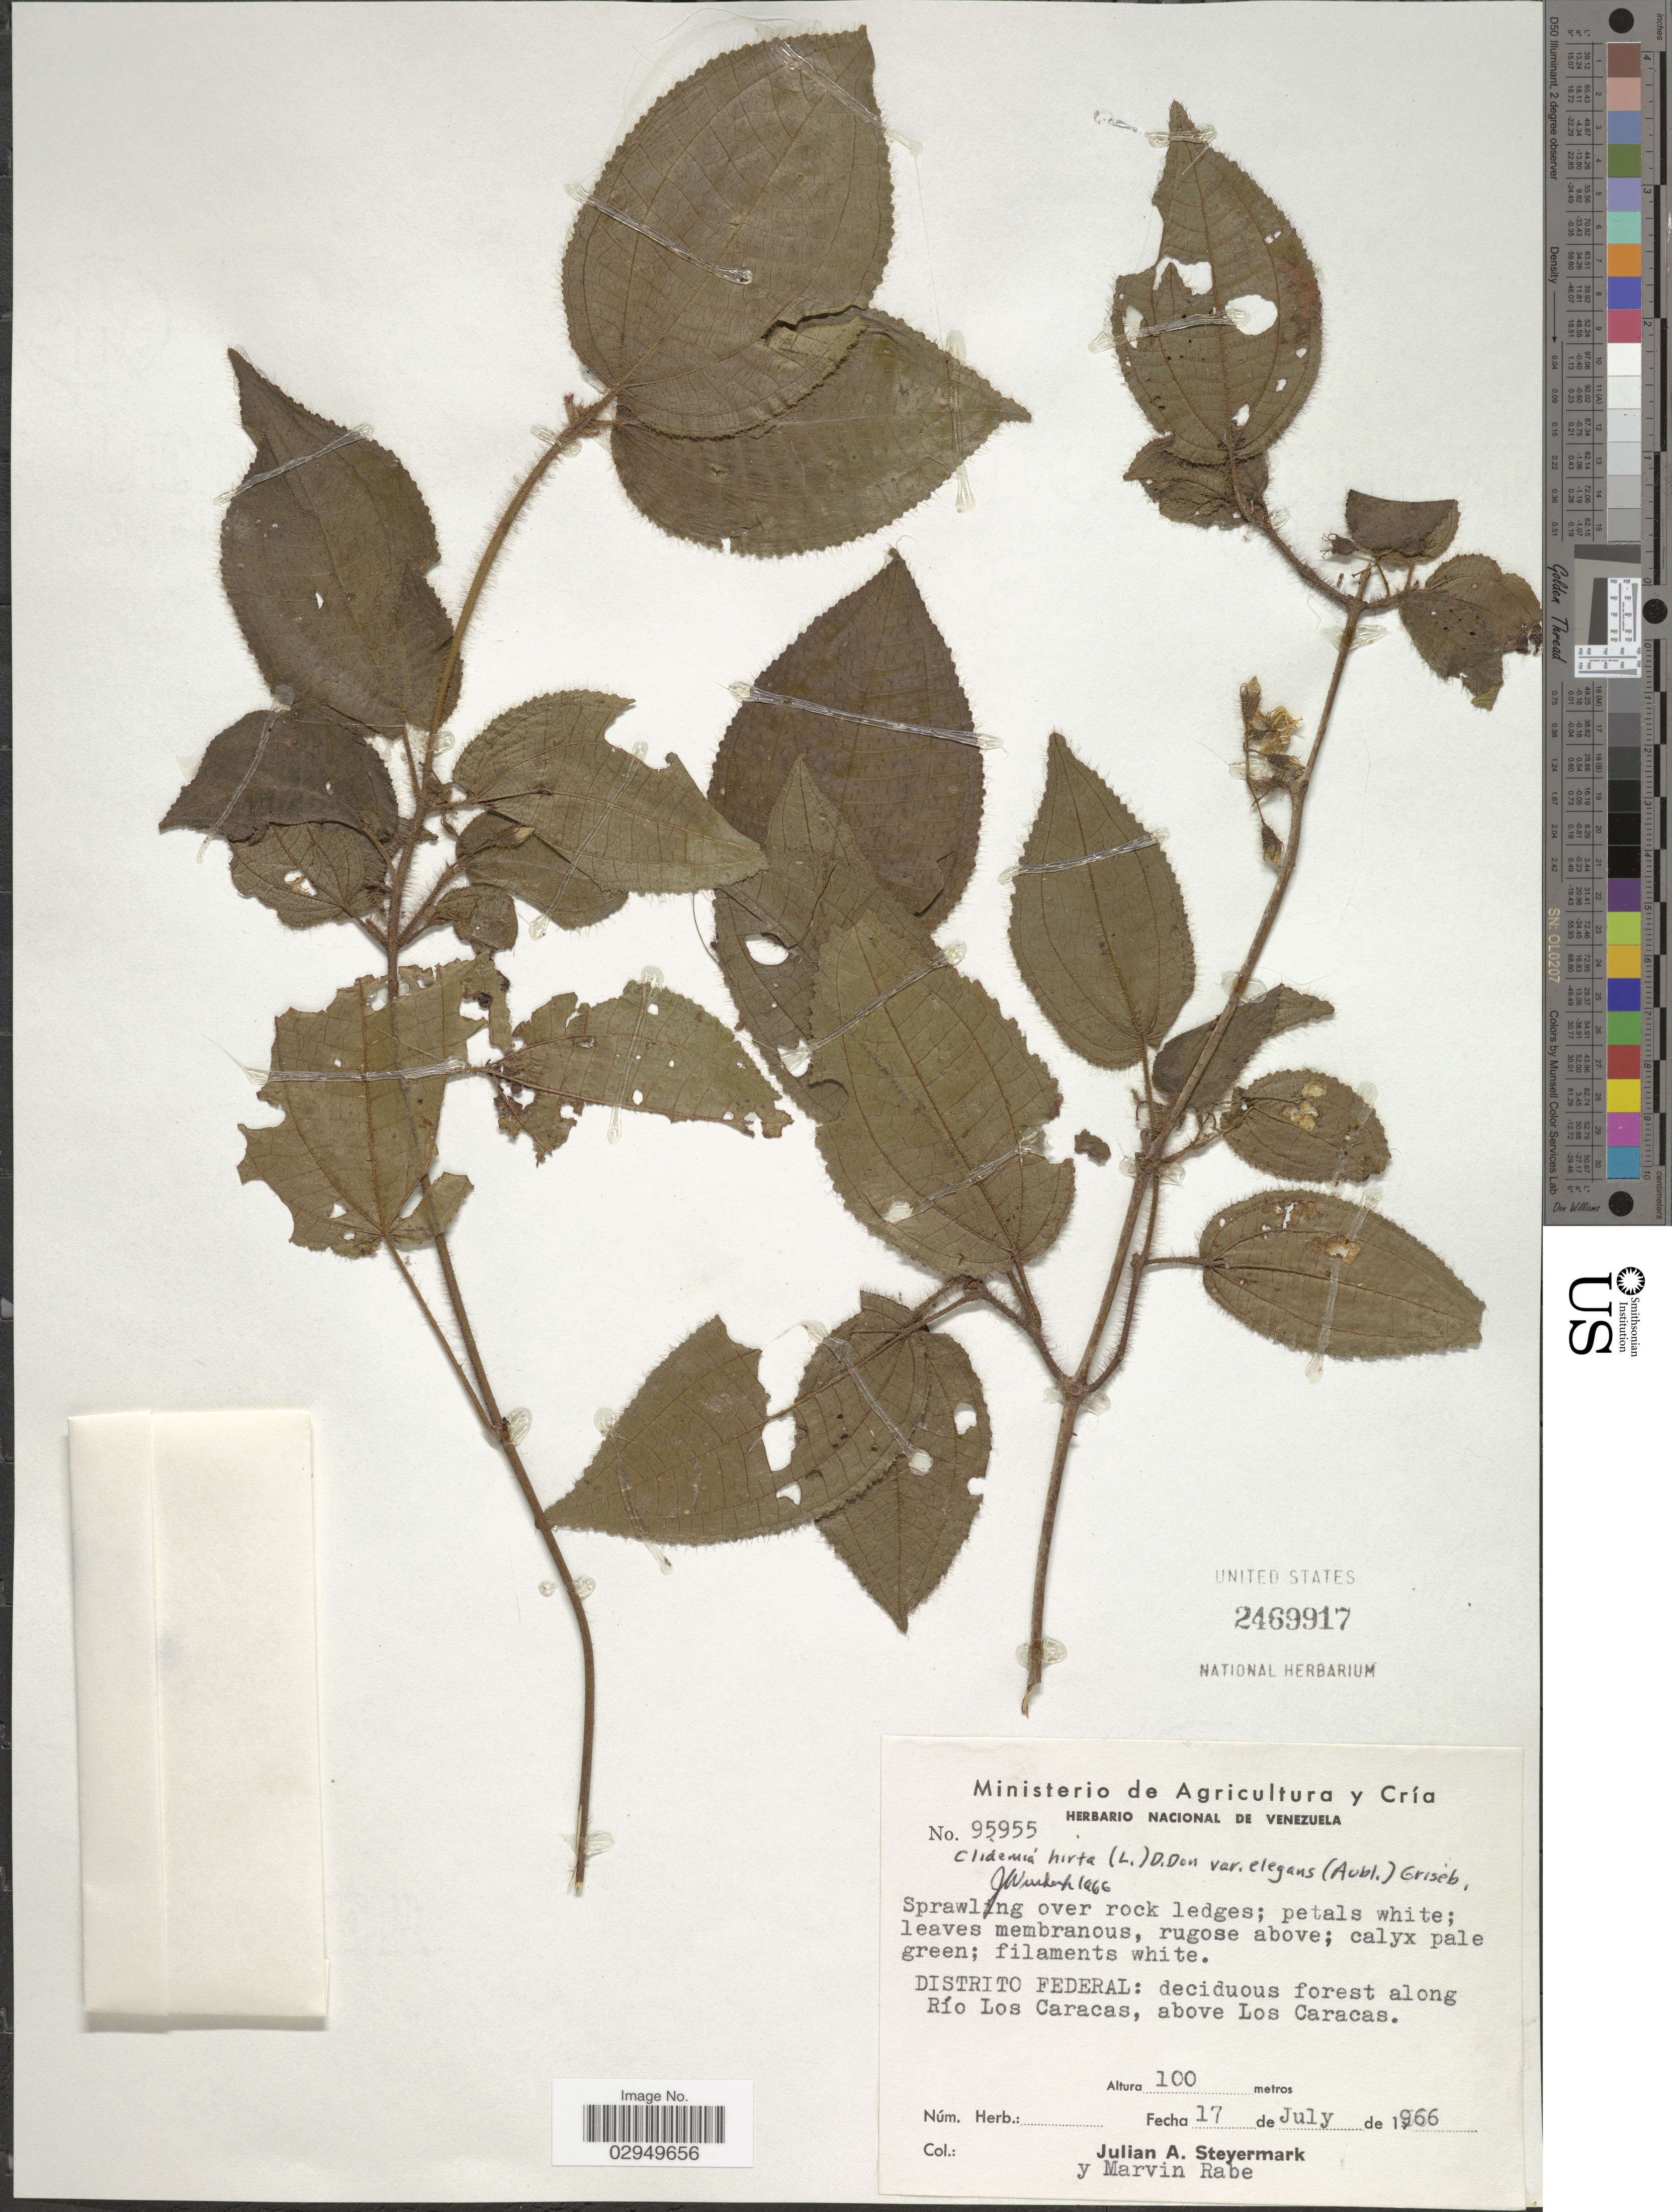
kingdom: Plantae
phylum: Tracheophyta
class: Magnoliopsida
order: Myrtales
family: Melastomataceae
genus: Clidemia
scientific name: Clidemia hirta var. elegans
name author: (Aubl.) Griseb.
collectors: J. Steyermark & M. Rabe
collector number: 95955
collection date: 1966-07-17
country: Venezuela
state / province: Distrito Federal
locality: Distrito Federal: deciduous forest along Río Los Caracas, above Los Caracas.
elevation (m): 100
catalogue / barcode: US 2469917